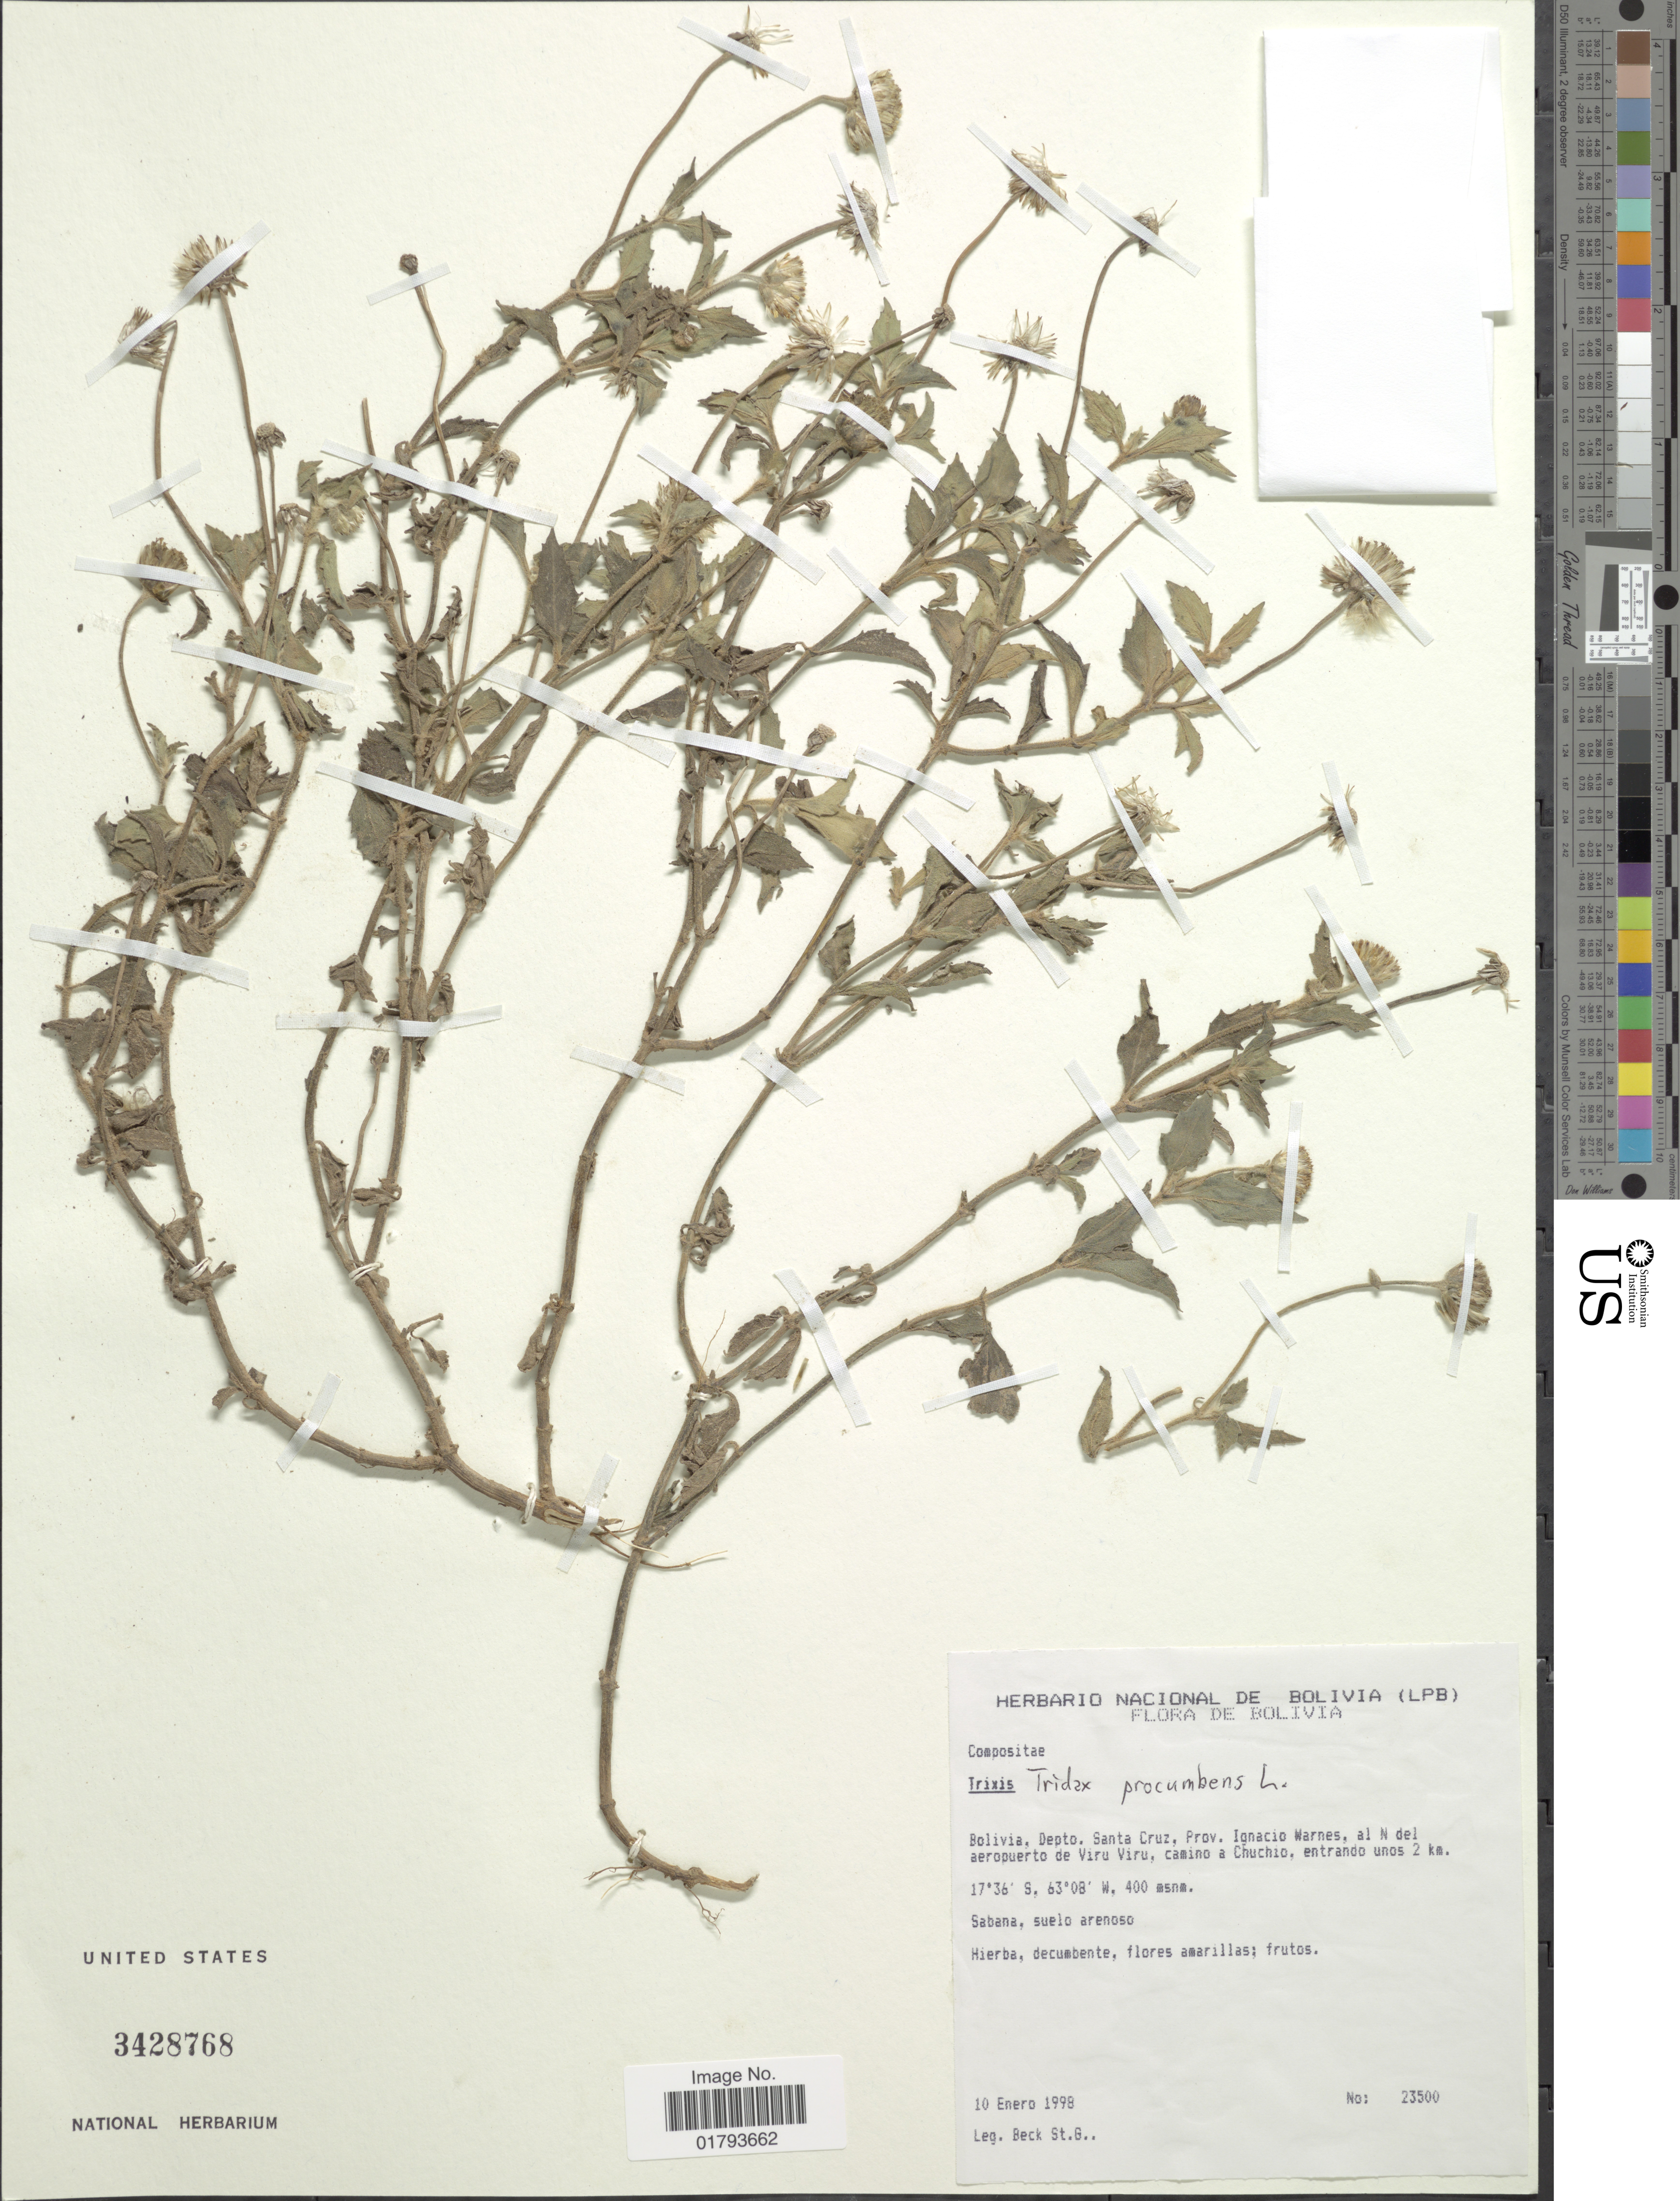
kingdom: Plantae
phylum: Tracheophyta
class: Magnoliopsida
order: Asterales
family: Asteraceae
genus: Tridax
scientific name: Tridax procumbens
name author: L.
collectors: S. G. Beck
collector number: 23500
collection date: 1998-01-10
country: Bolivia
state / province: Santa Cruz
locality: Prov. Ignacio Warnes, al N del aeropuerto de Viru Viru, camino a Chuchio, entrando unos 2 km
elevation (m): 400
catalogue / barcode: US 3428768